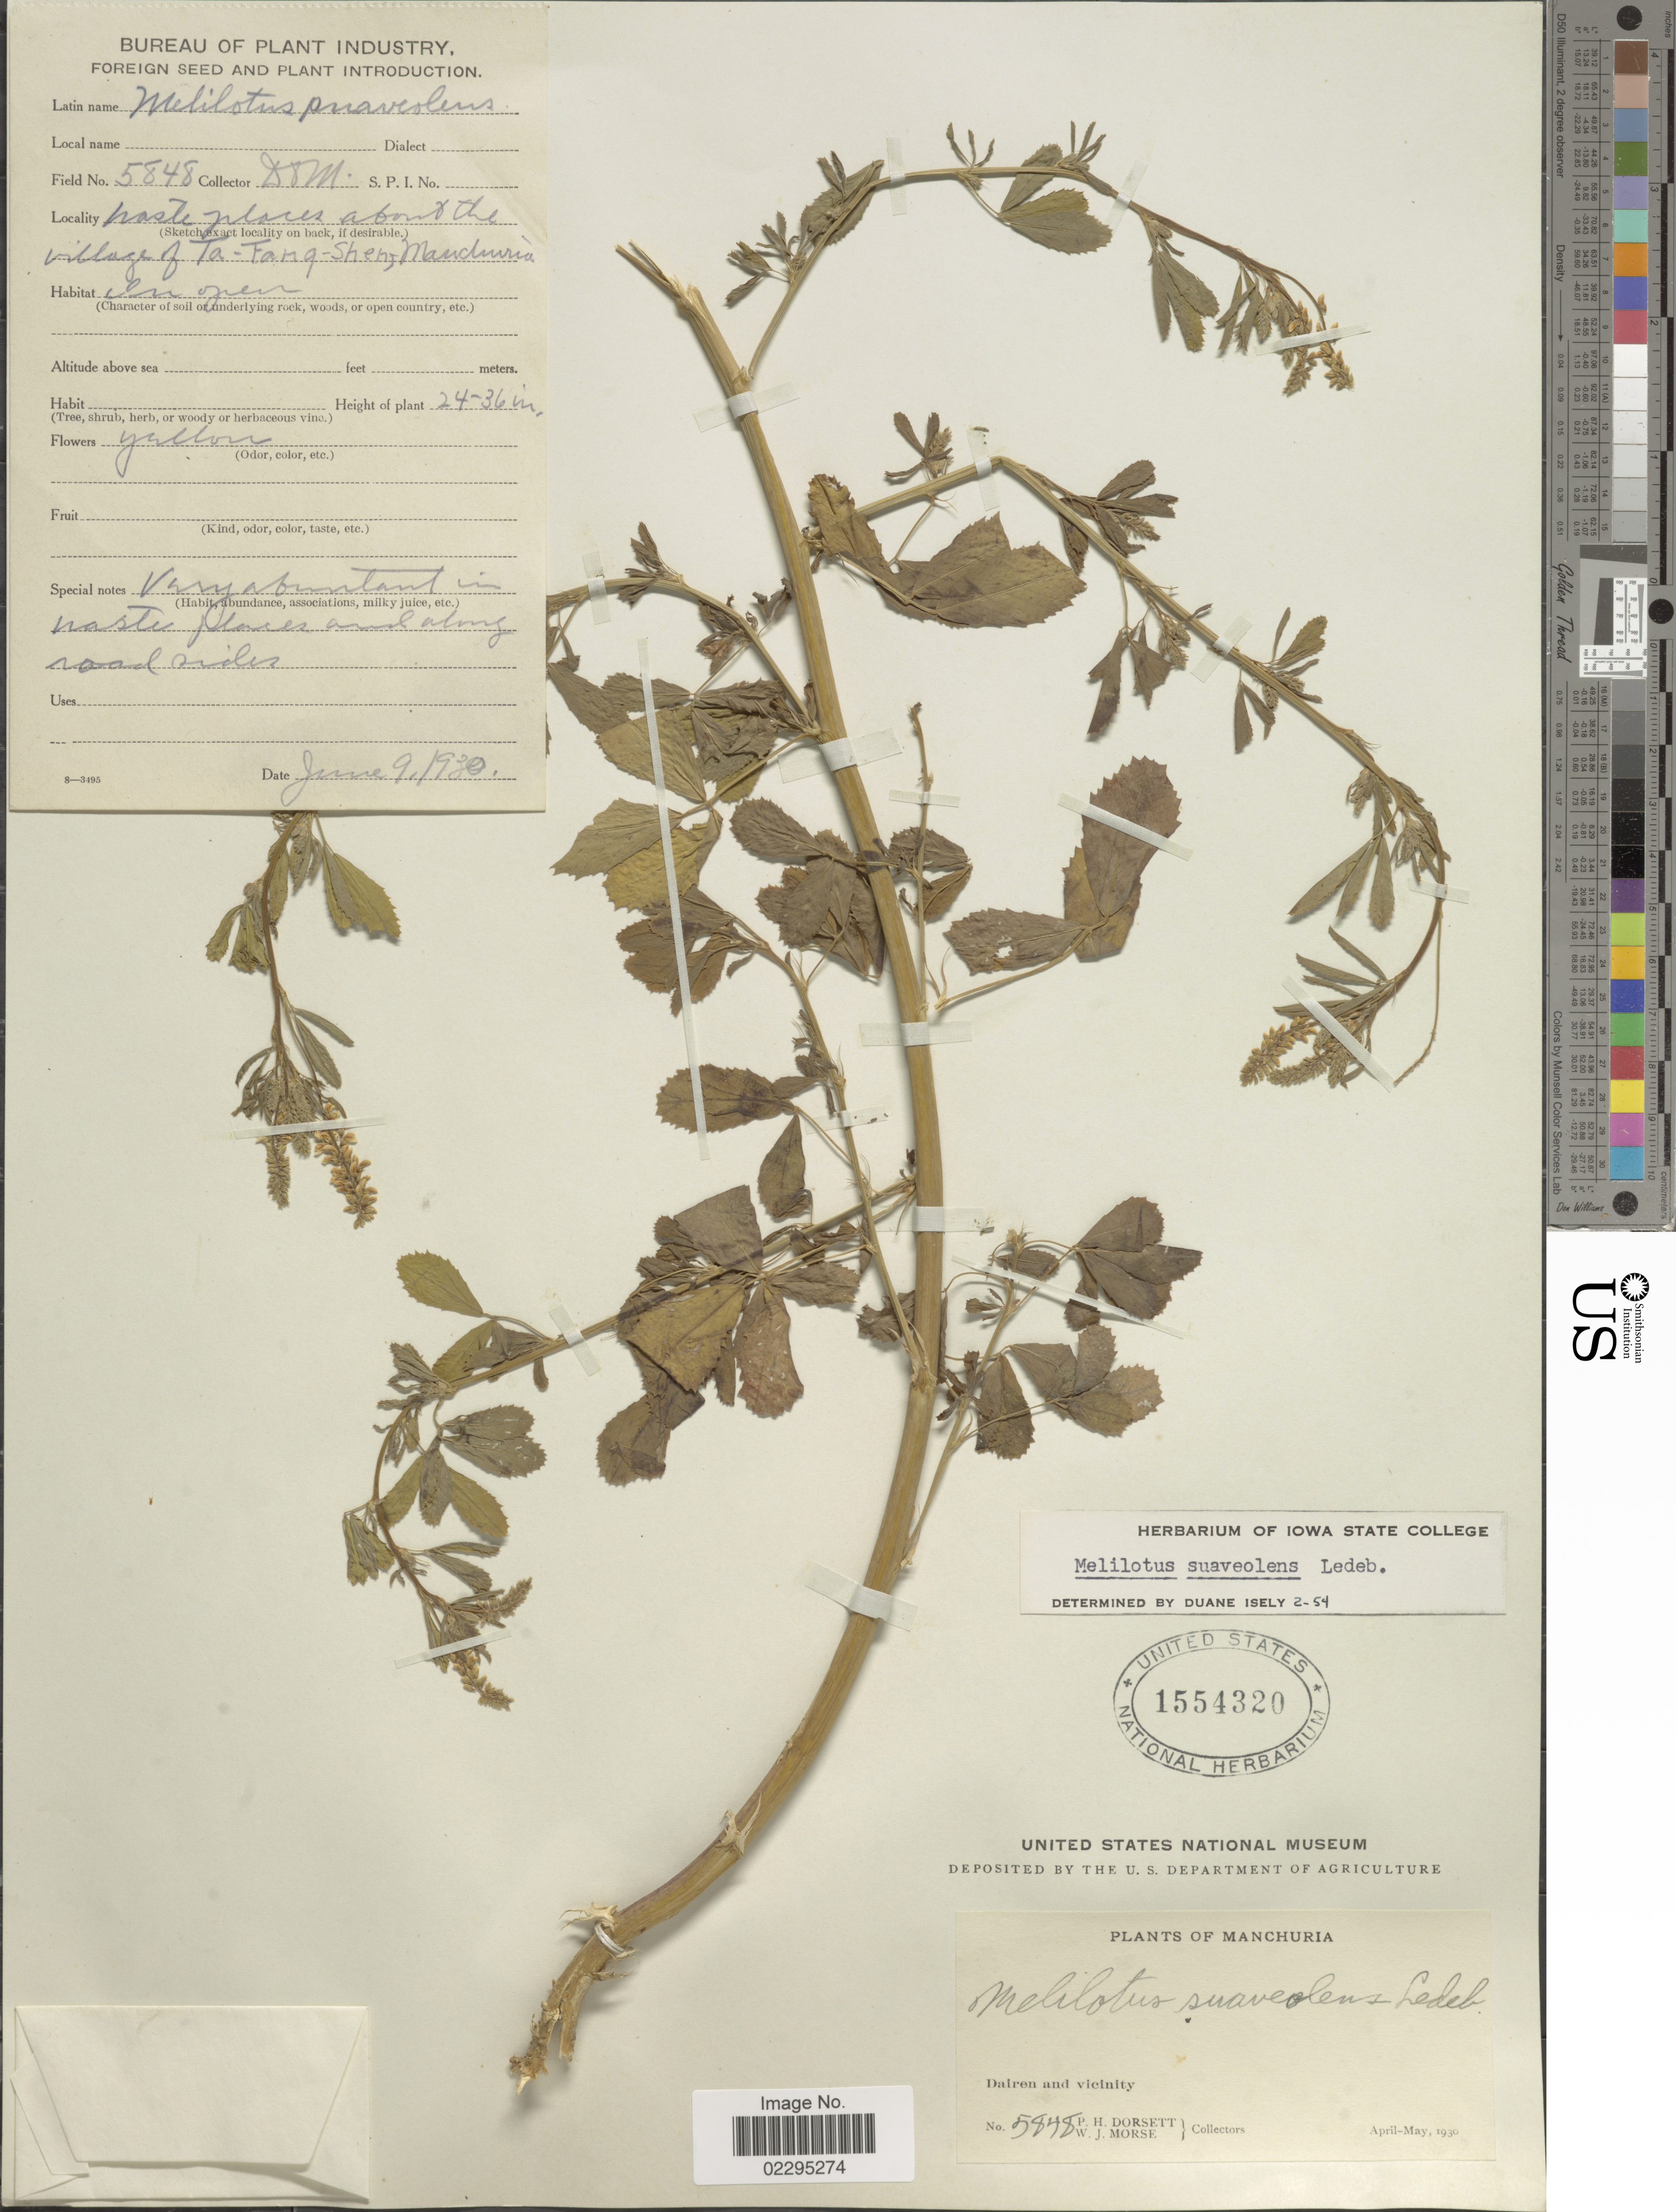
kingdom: Plantae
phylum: Tracheophyta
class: Magnoliopsida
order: Fabales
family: Fabaceae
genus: Melilotus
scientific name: Melilotus suaveolens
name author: Ledeb.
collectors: P. H. Dorsett & W. J. Morse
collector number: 5848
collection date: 1930-06-09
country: China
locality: Waste place about the village of Fa-Fang Shen, Manchuria.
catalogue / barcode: US 1554320